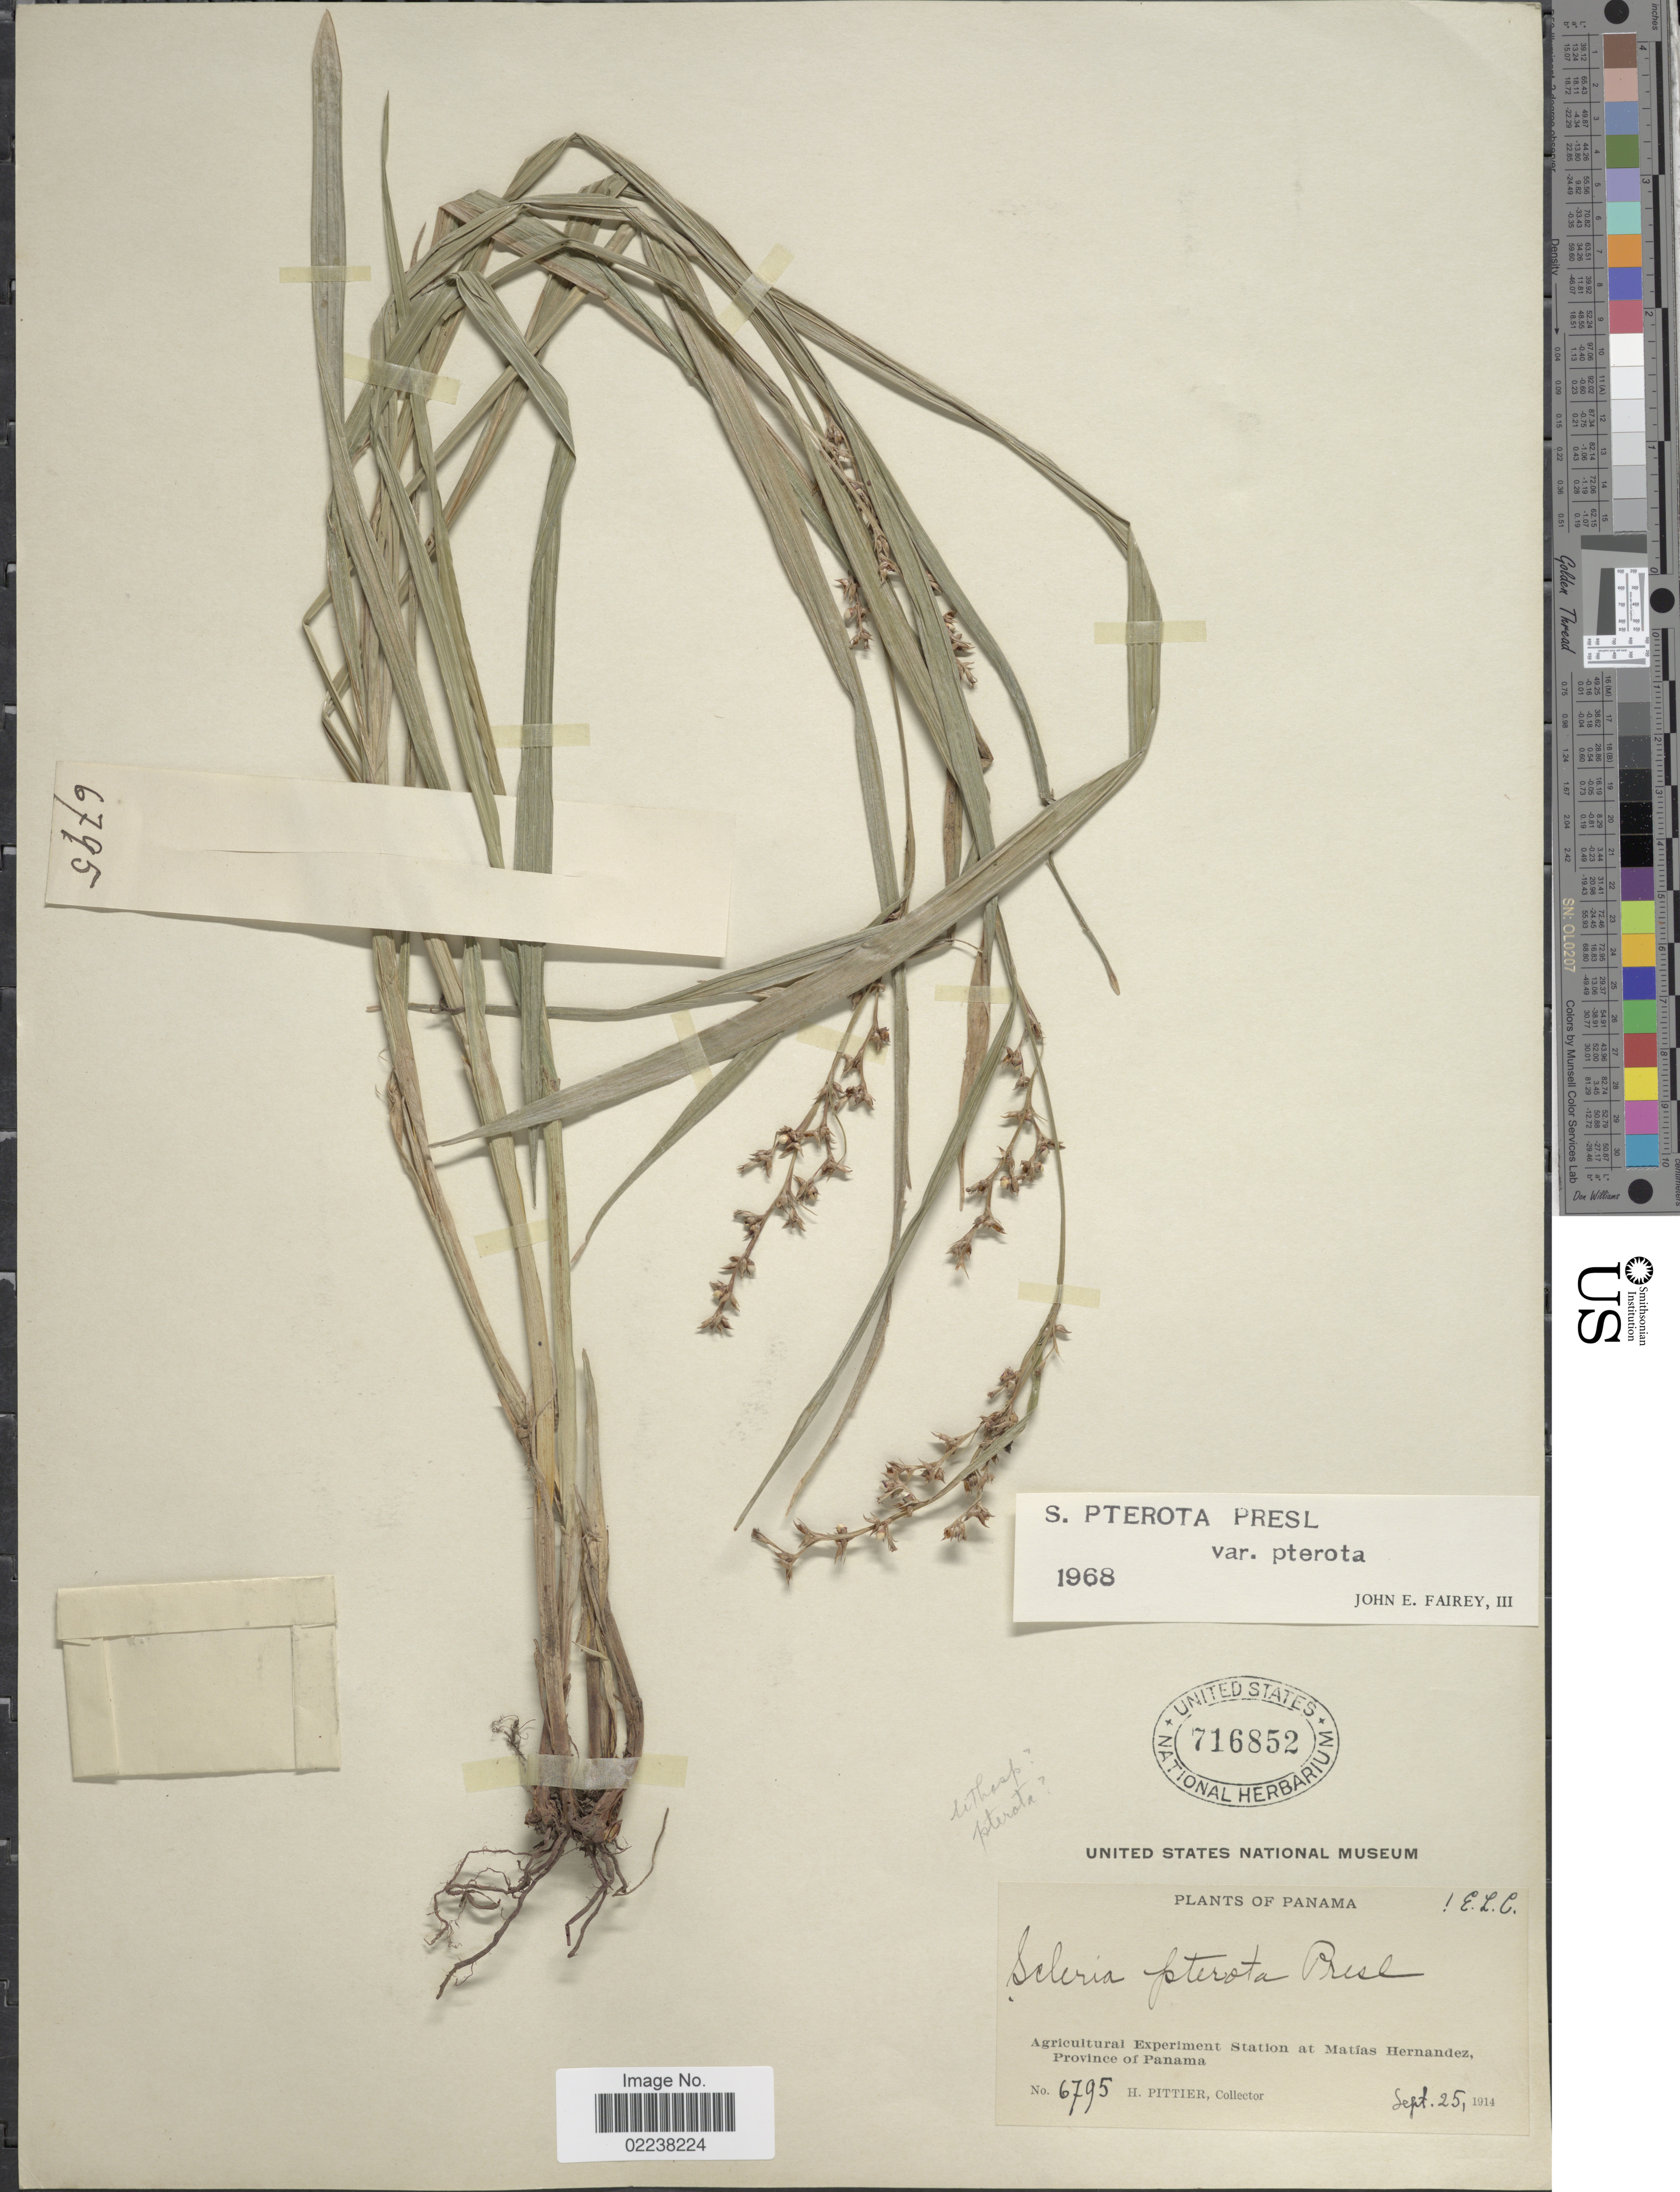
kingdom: Plantae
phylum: Tracheophyta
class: Liliopsida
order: Poales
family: Cyperaceae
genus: Scleria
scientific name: Scleria gaertneri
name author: Raddi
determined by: Strong, Mark T., (BOT), Smithsonian Institution - National Museum of Natural History (UNITED STATES)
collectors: H. F. Pittier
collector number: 6795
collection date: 1914-09-25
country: Panama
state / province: Panamá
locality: Agricultural Experiment Station at Matias Hernandez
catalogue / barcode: US 716852